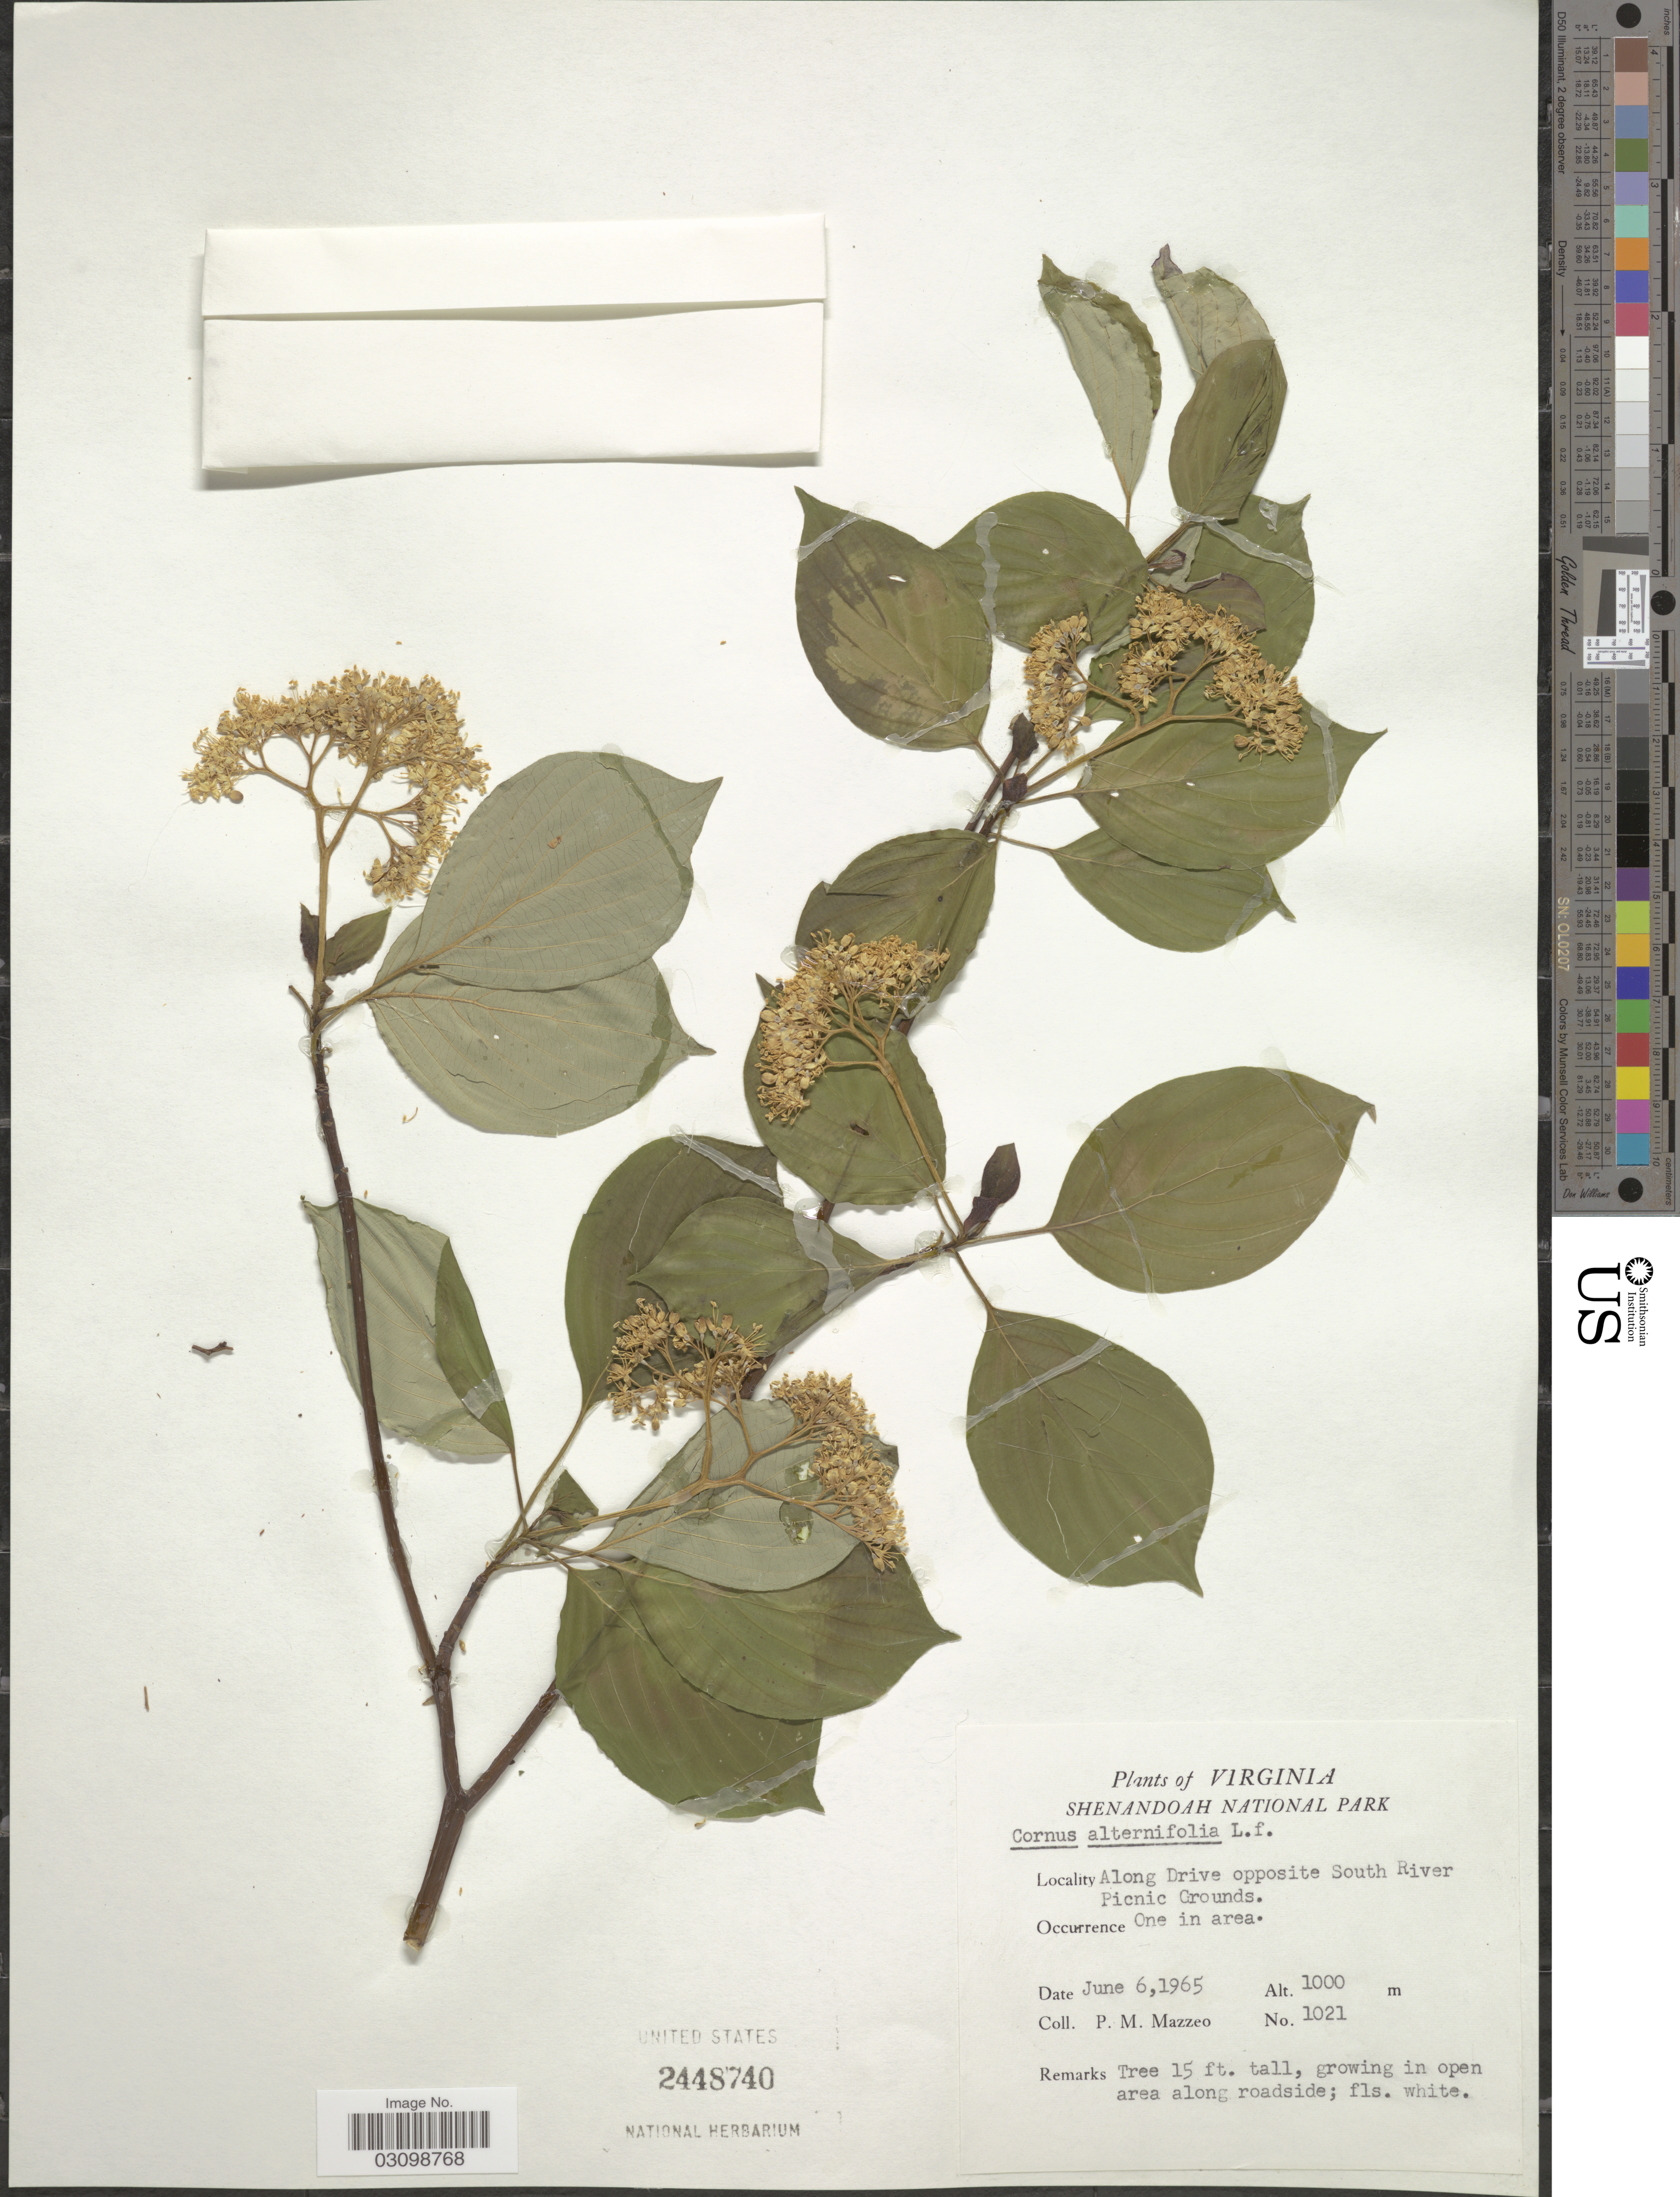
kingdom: Plantae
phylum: Tracheophyta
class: Magnoliopsida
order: Cornales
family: Cornaceae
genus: Cornus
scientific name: Cornus alternifolia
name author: L.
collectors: P. Mazzeo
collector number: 1021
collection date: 1965-06-06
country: United States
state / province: Virginia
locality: Shenandoah National Park. Along Drive opposite South River Picnic Grounds.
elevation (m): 1000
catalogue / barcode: US 2448740